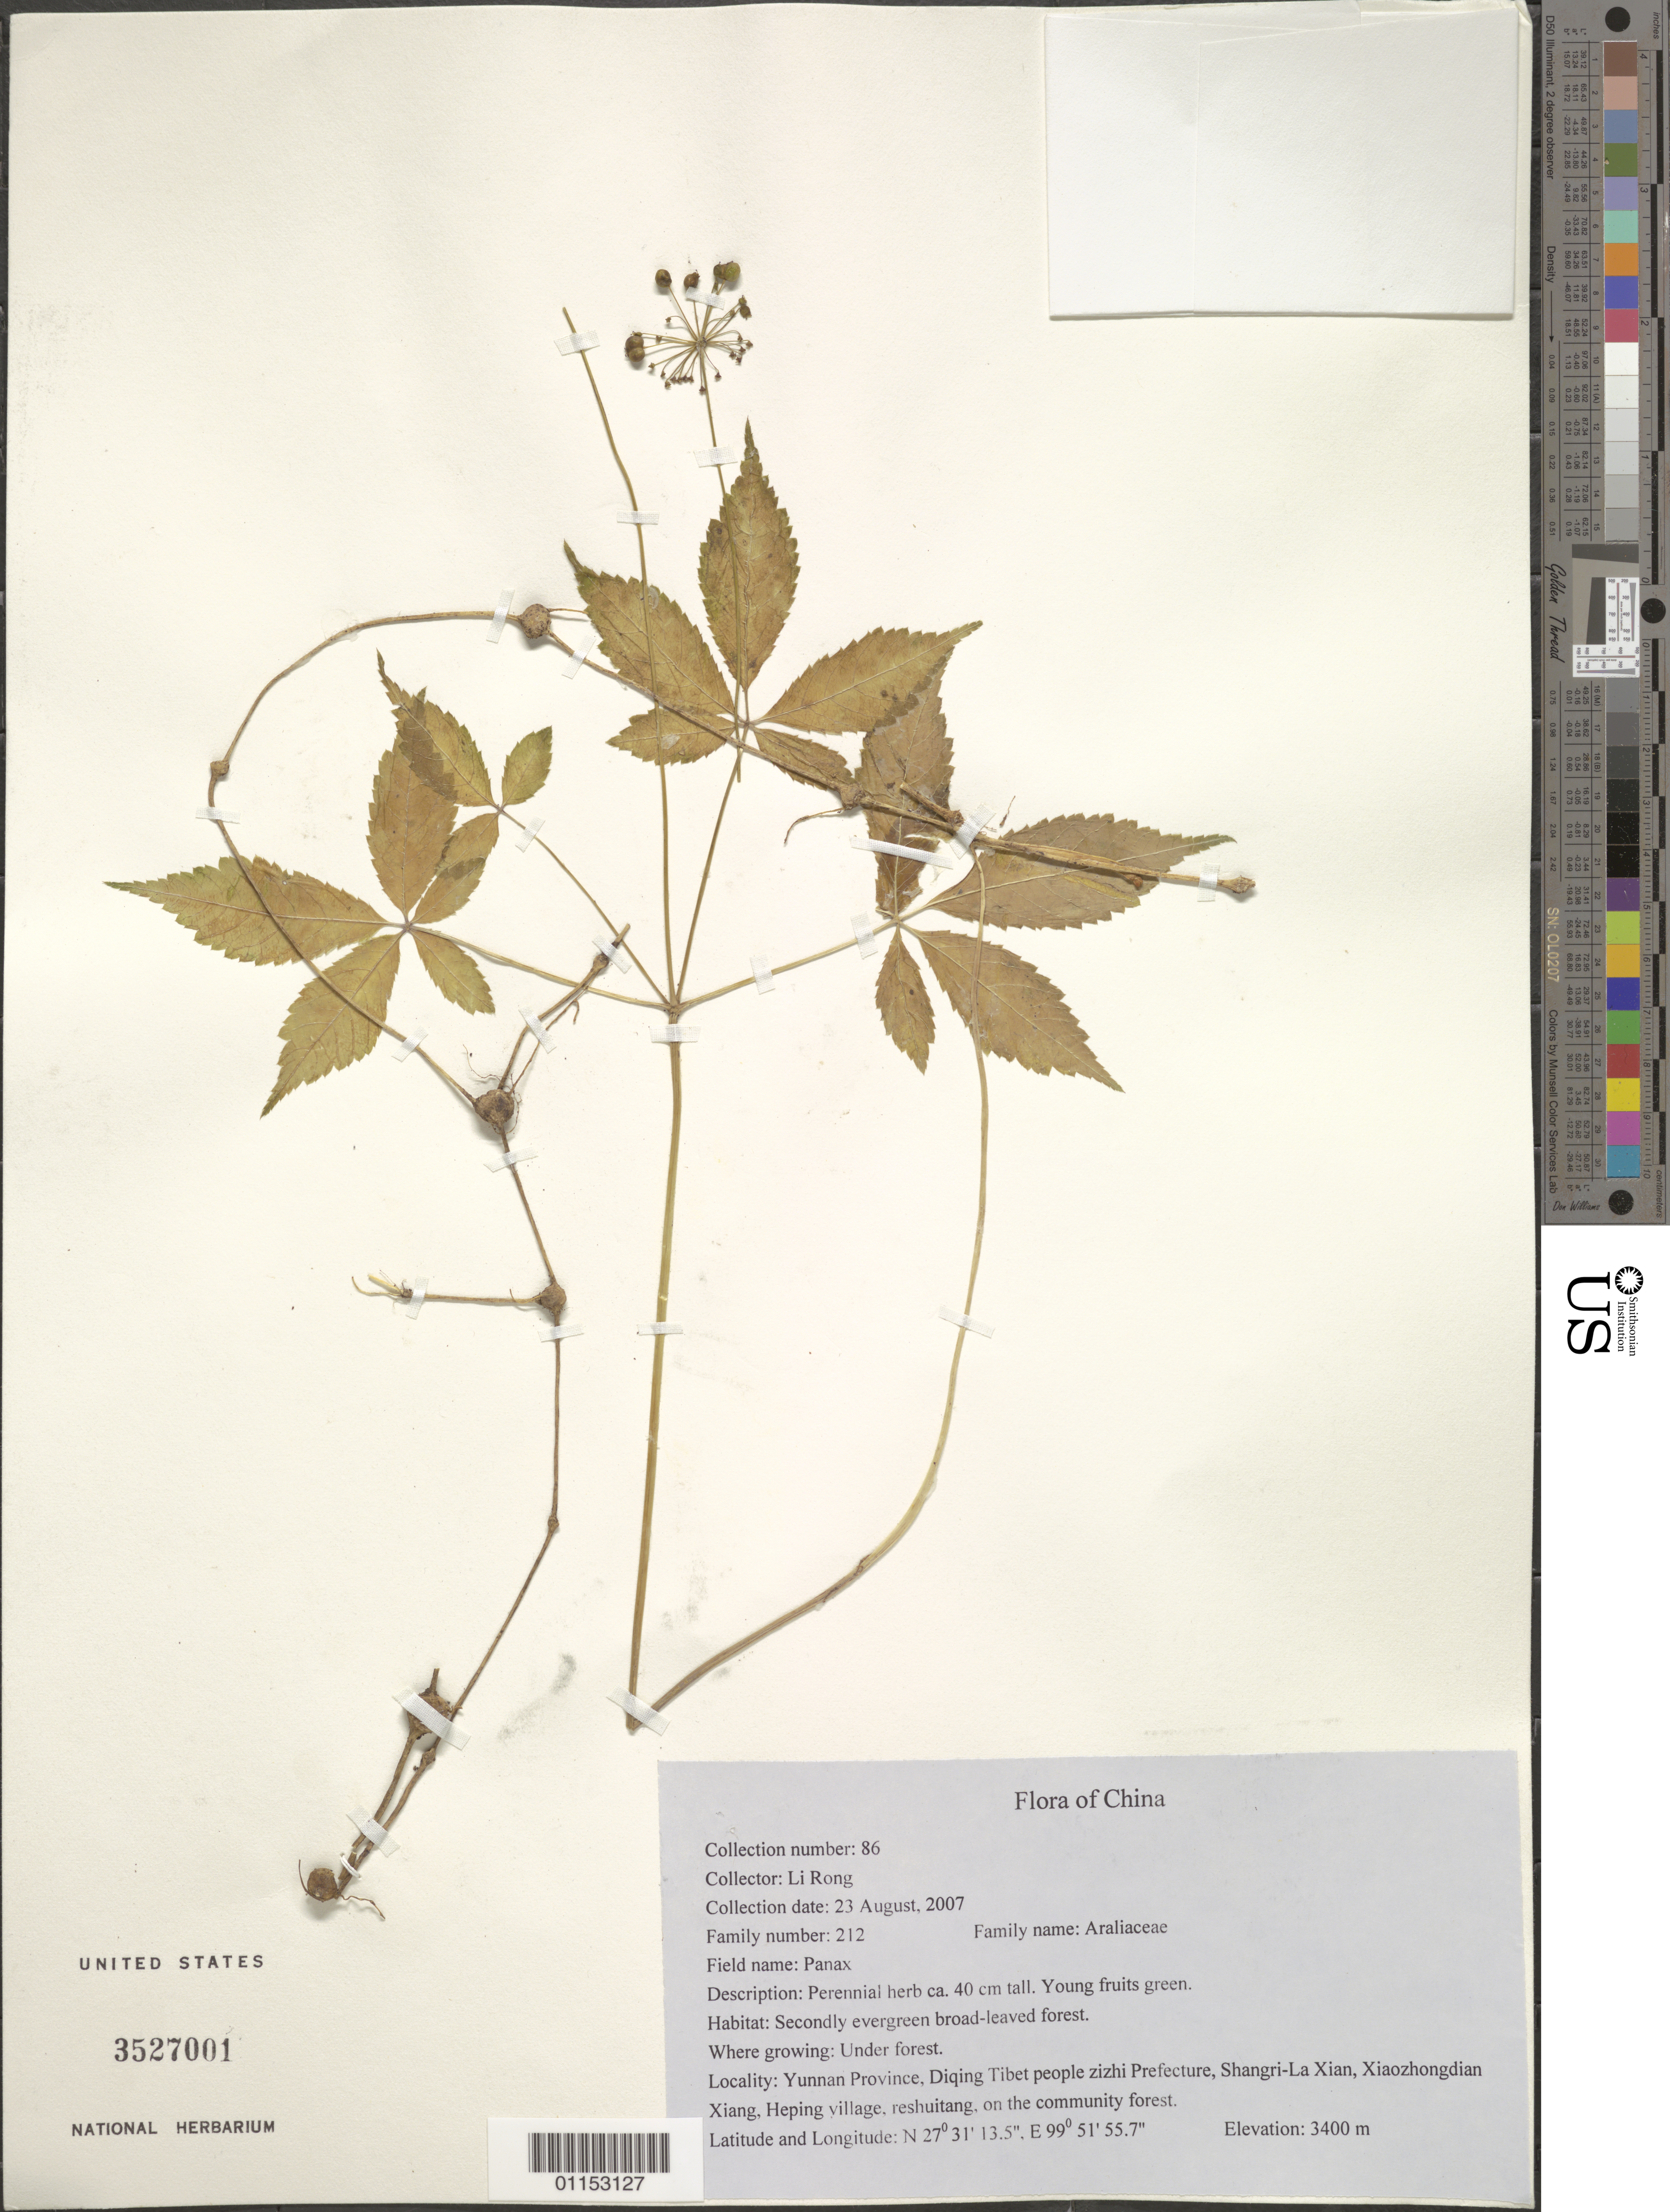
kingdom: Plantae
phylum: Tracheophyta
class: Magnoliopsida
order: Apiales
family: Araliaceae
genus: Panax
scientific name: Panax sp.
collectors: R. Li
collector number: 86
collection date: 2007-08-23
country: China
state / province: Yunnan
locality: Diqing Tibet people zizhi Pref., Shangri-La Xian, Xiaozhongdian Xiang, Heping village.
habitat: Secondary evergreen broad-leaved forest.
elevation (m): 3400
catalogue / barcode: US 3527001